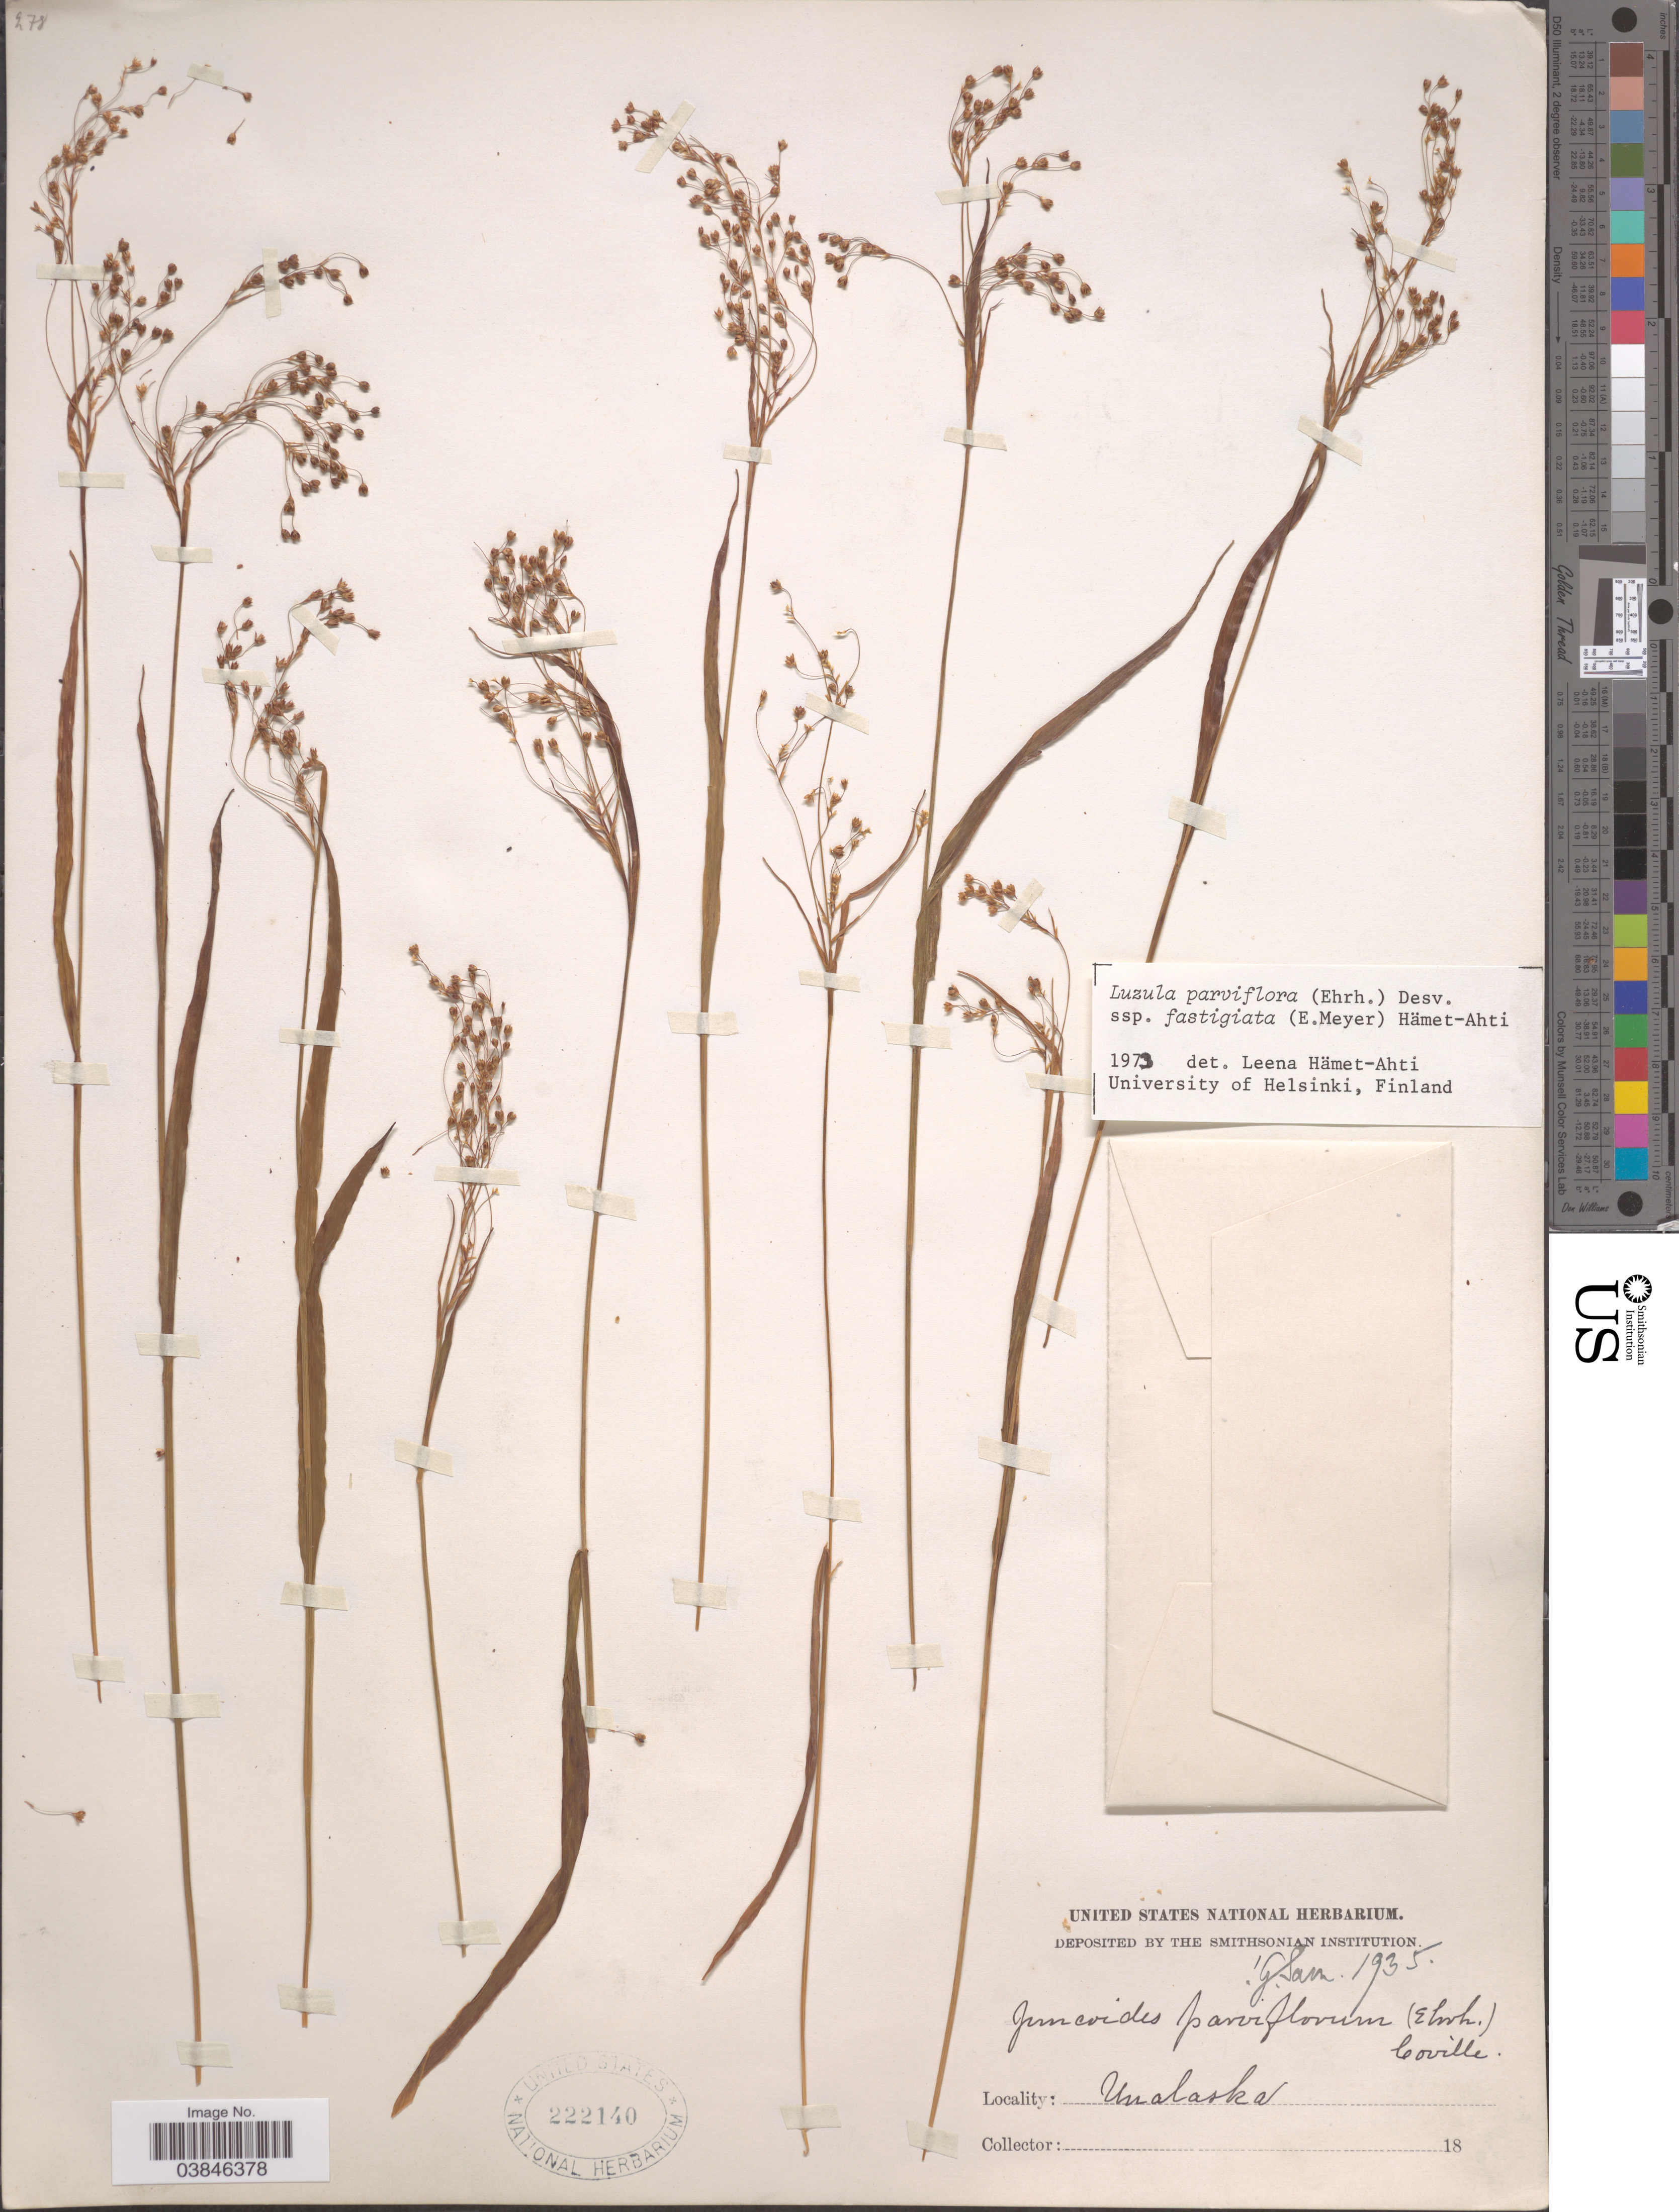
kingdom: Plantae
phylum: Tracheophyta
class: Liliopsida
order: Poales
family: Juncaceae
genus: Luzula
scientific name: Luzula parviflora subsp. fastigiata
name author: Buchenau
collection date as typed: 18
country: United States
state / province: Alaska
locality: Unalaska.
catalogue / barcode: US 222140